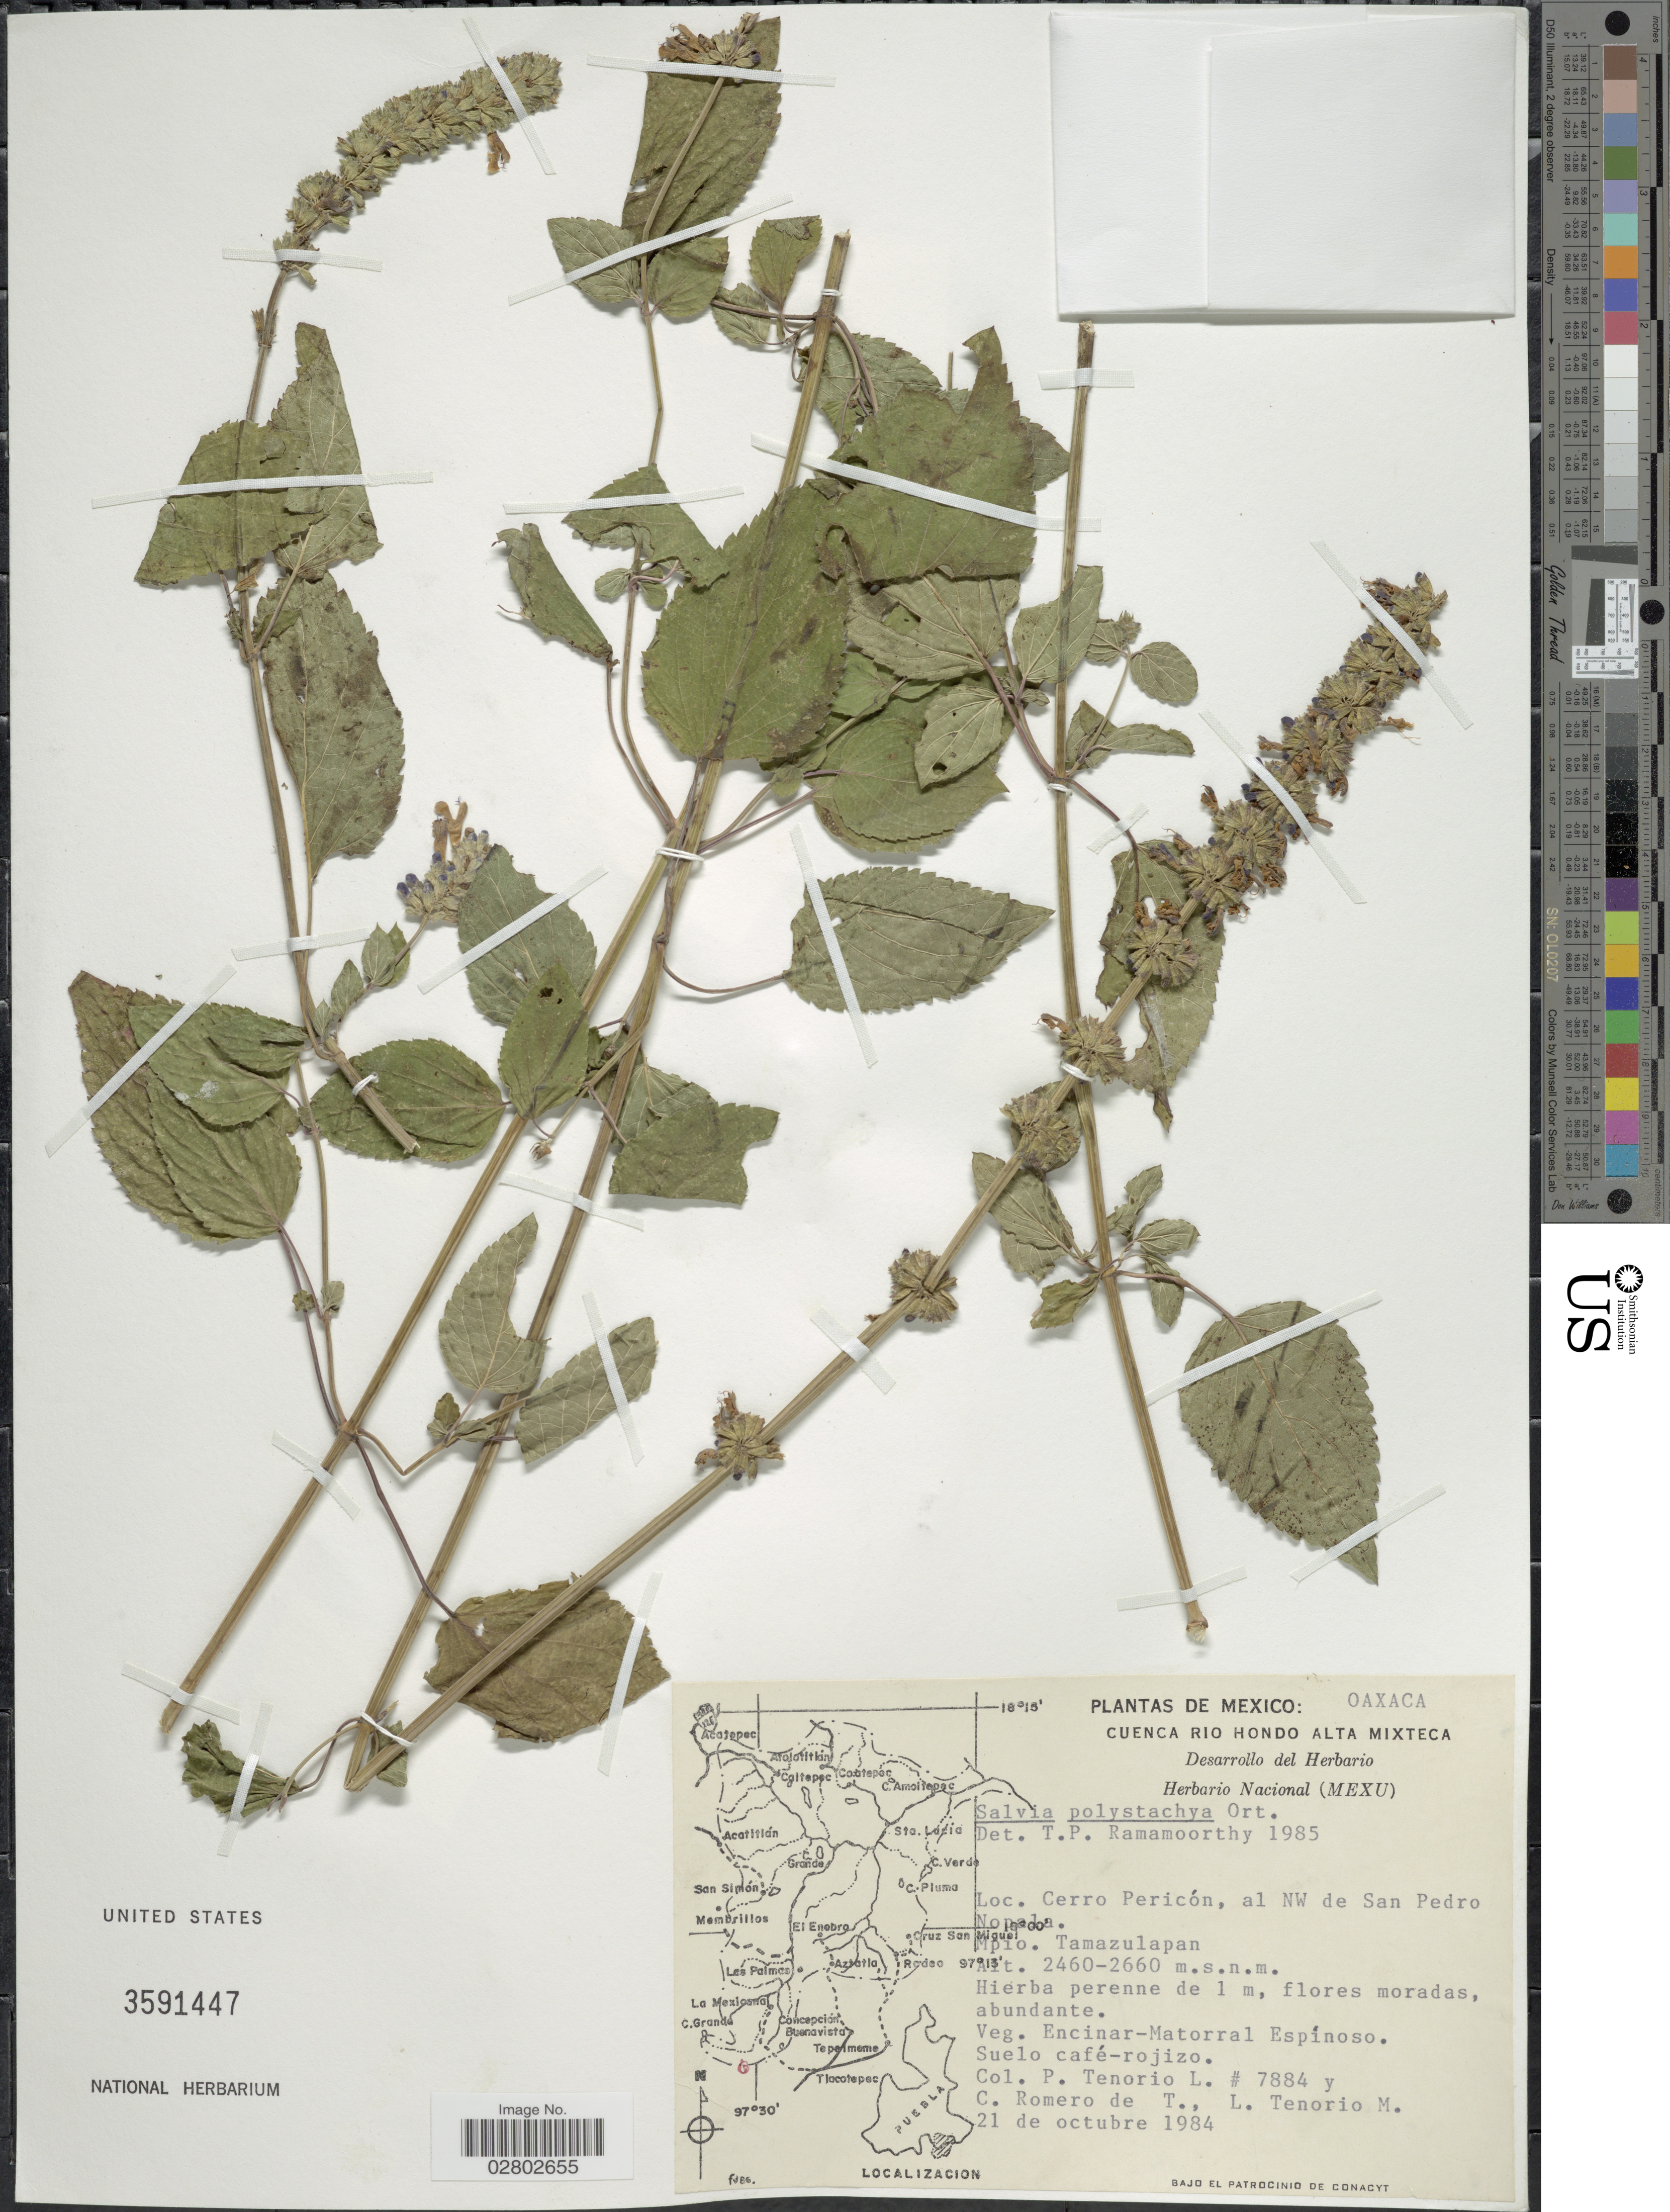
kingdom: Plantae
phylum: Tracheophyta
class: Magnoliopsida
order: Lamiales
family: Lamiaceae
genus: Salvia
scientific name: Salvia polystachya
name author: Cav.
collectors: P. Tenorio L., C. Romero de T. & L. Tenorio M.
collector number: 7884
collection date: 1984-10-21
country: Mexico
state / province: Oaxaca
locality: Cuenca Rio Hondo alta mixteca. Cerro Pericón, al NW de San Pedro Nopala. Mpio. Tamazulapan.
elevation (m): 2460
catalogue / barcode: US 3571447